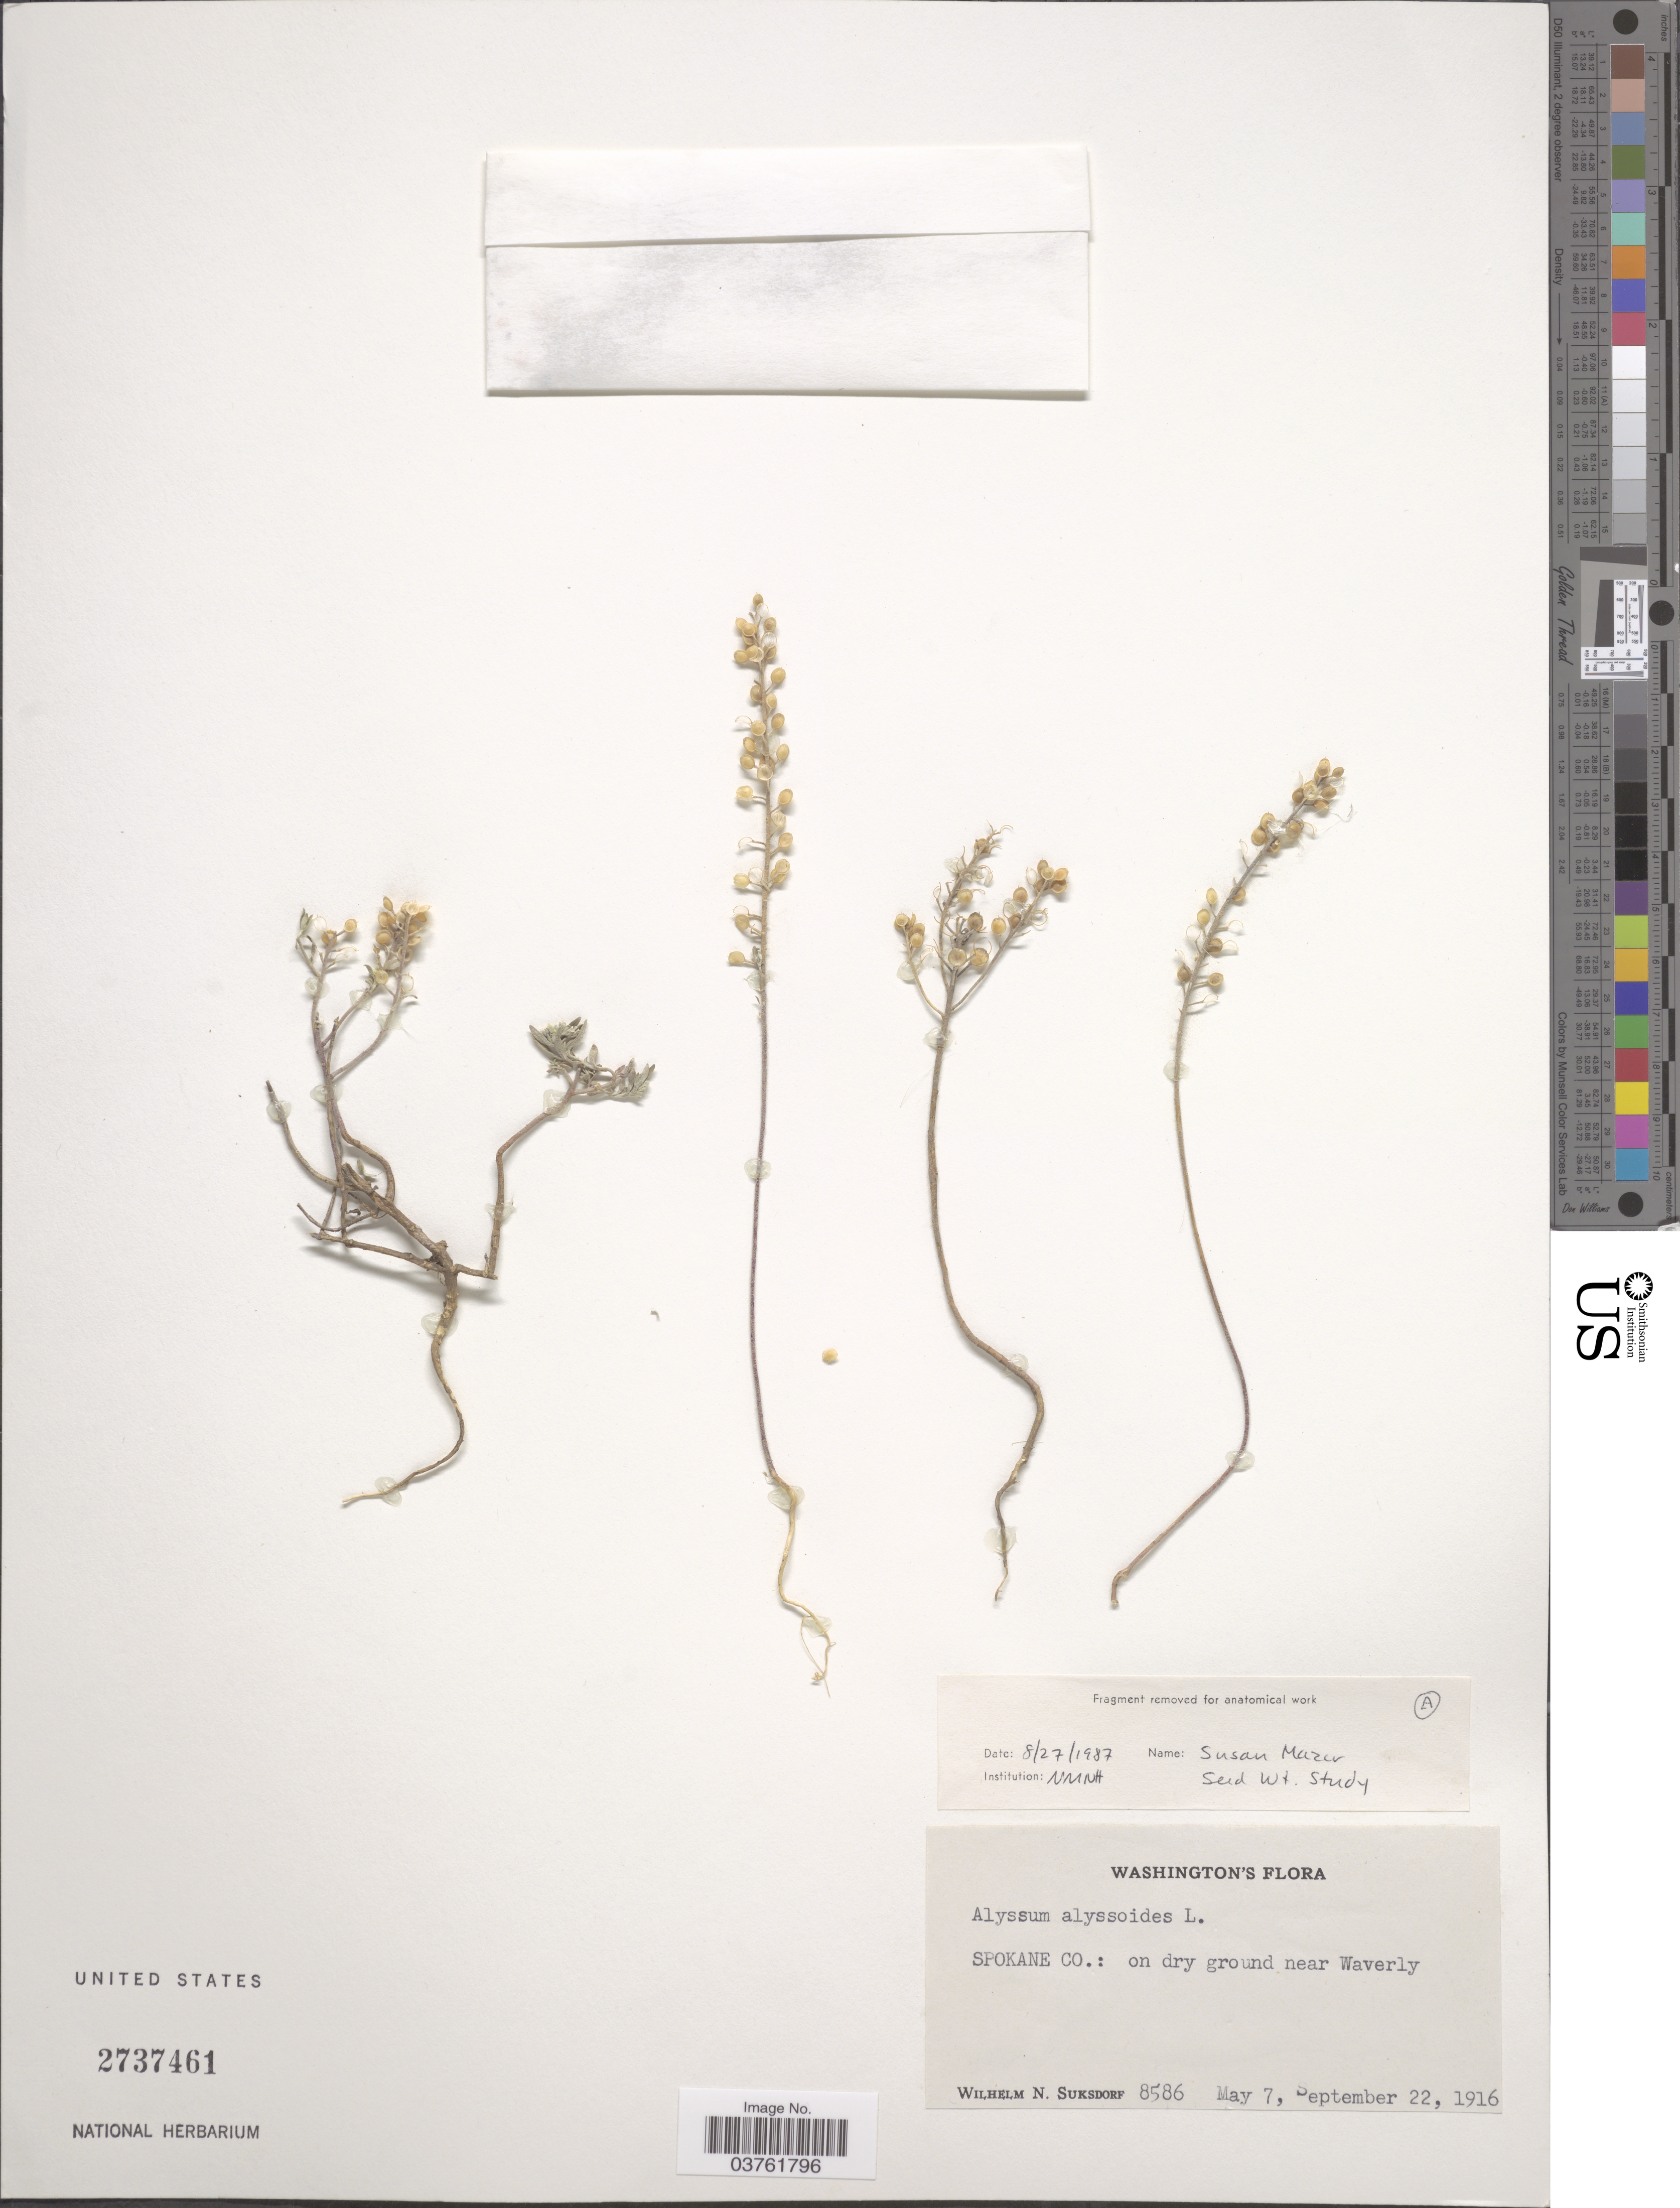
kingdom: Plantae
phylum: Tracheophyta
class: Magnoliopsida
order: Brassicales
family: Brassicaceae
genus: Alyssum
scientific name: Alyssum alyssoides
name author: (L.) L.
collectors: W. N. Suksdorf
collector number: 8586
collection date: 1916-05-07/1916-09-22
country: United States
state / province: Washington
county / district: Spokane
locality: Spokane Co.: on dry ground near Waverly.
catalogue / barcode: US 2737461